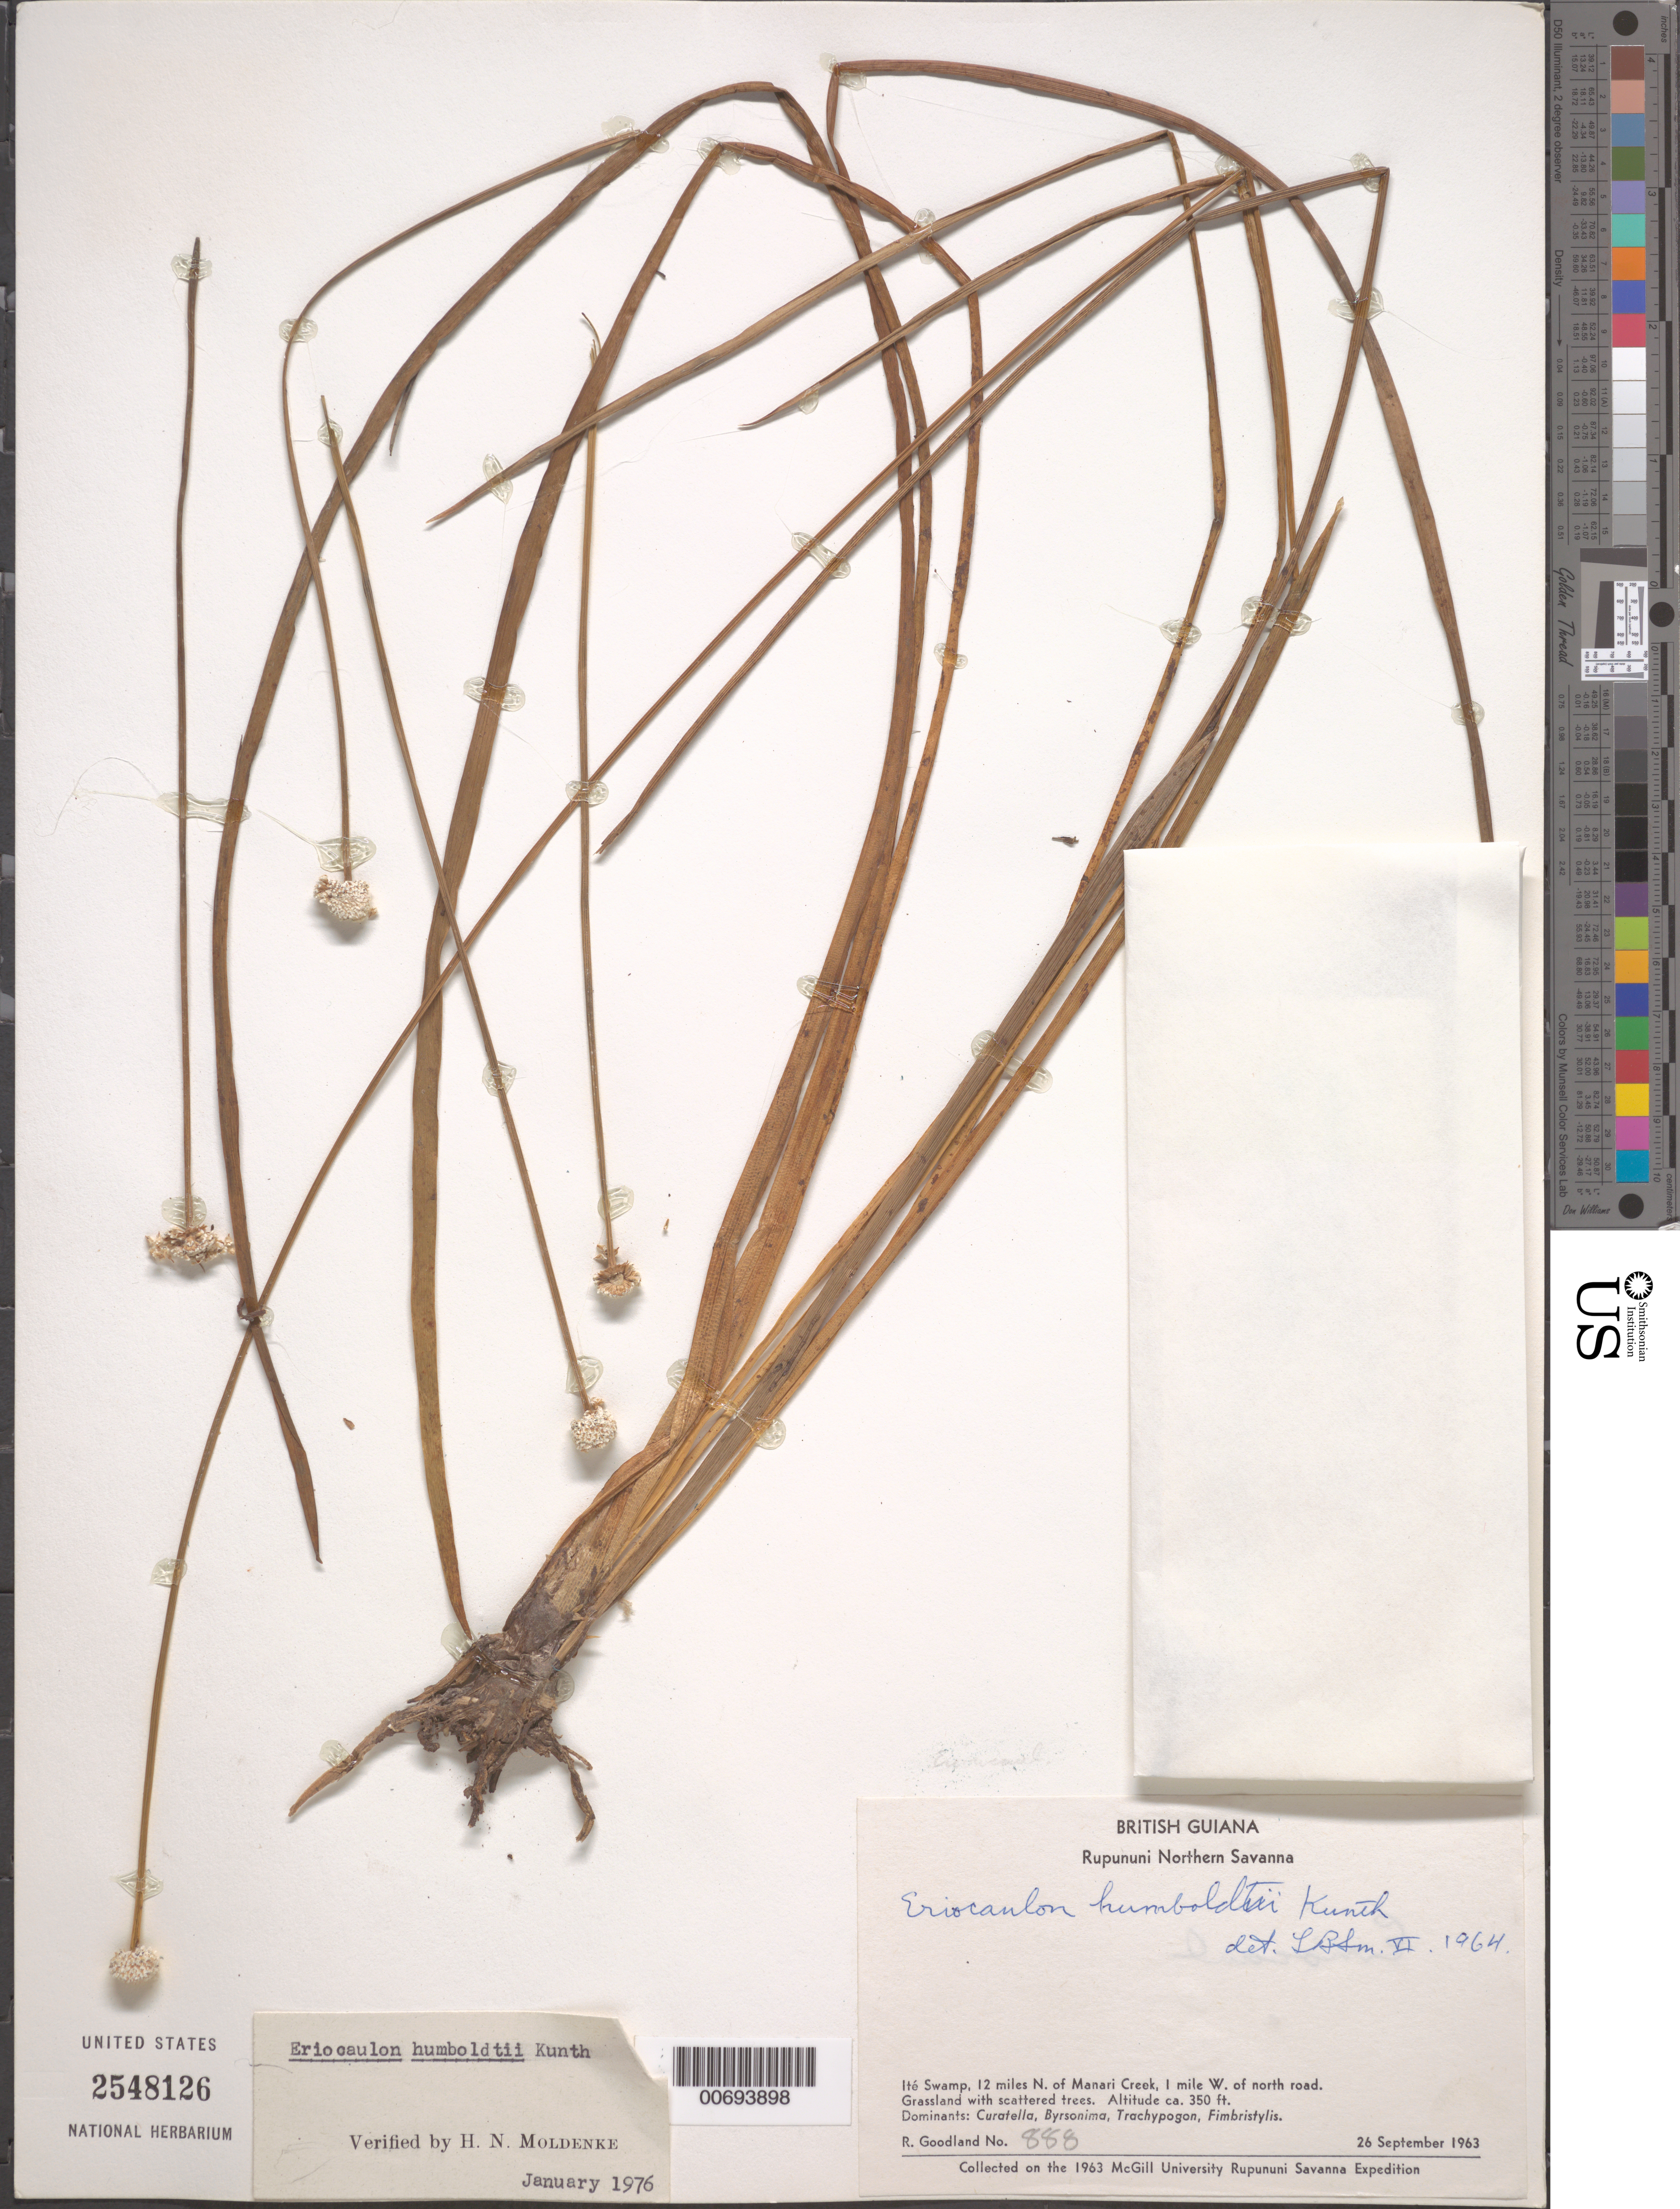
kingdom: Plantae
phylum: Tracheophyta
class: Liliopsida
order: Poales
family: Eriocaulaceae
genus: Eriocaulon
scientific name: Eriocaulon humboldtii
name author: Kunth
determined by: Smith, Lyman B., (US), NMNH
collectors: R. Goodland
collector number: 888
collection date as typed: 26-Sep-63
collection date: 1963-09-26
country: Guyana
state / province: U. Takutu-U. Essequibo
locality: Rupununi Northern Savanna, Manari Creek, 12 mi. N of; 1 mi. W of North Road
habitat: Grassland with scattered trees. Dominants: Curatella, Byrsonima, Trachypogon, Fimbristylis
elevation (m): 107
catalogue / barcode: US 2548126